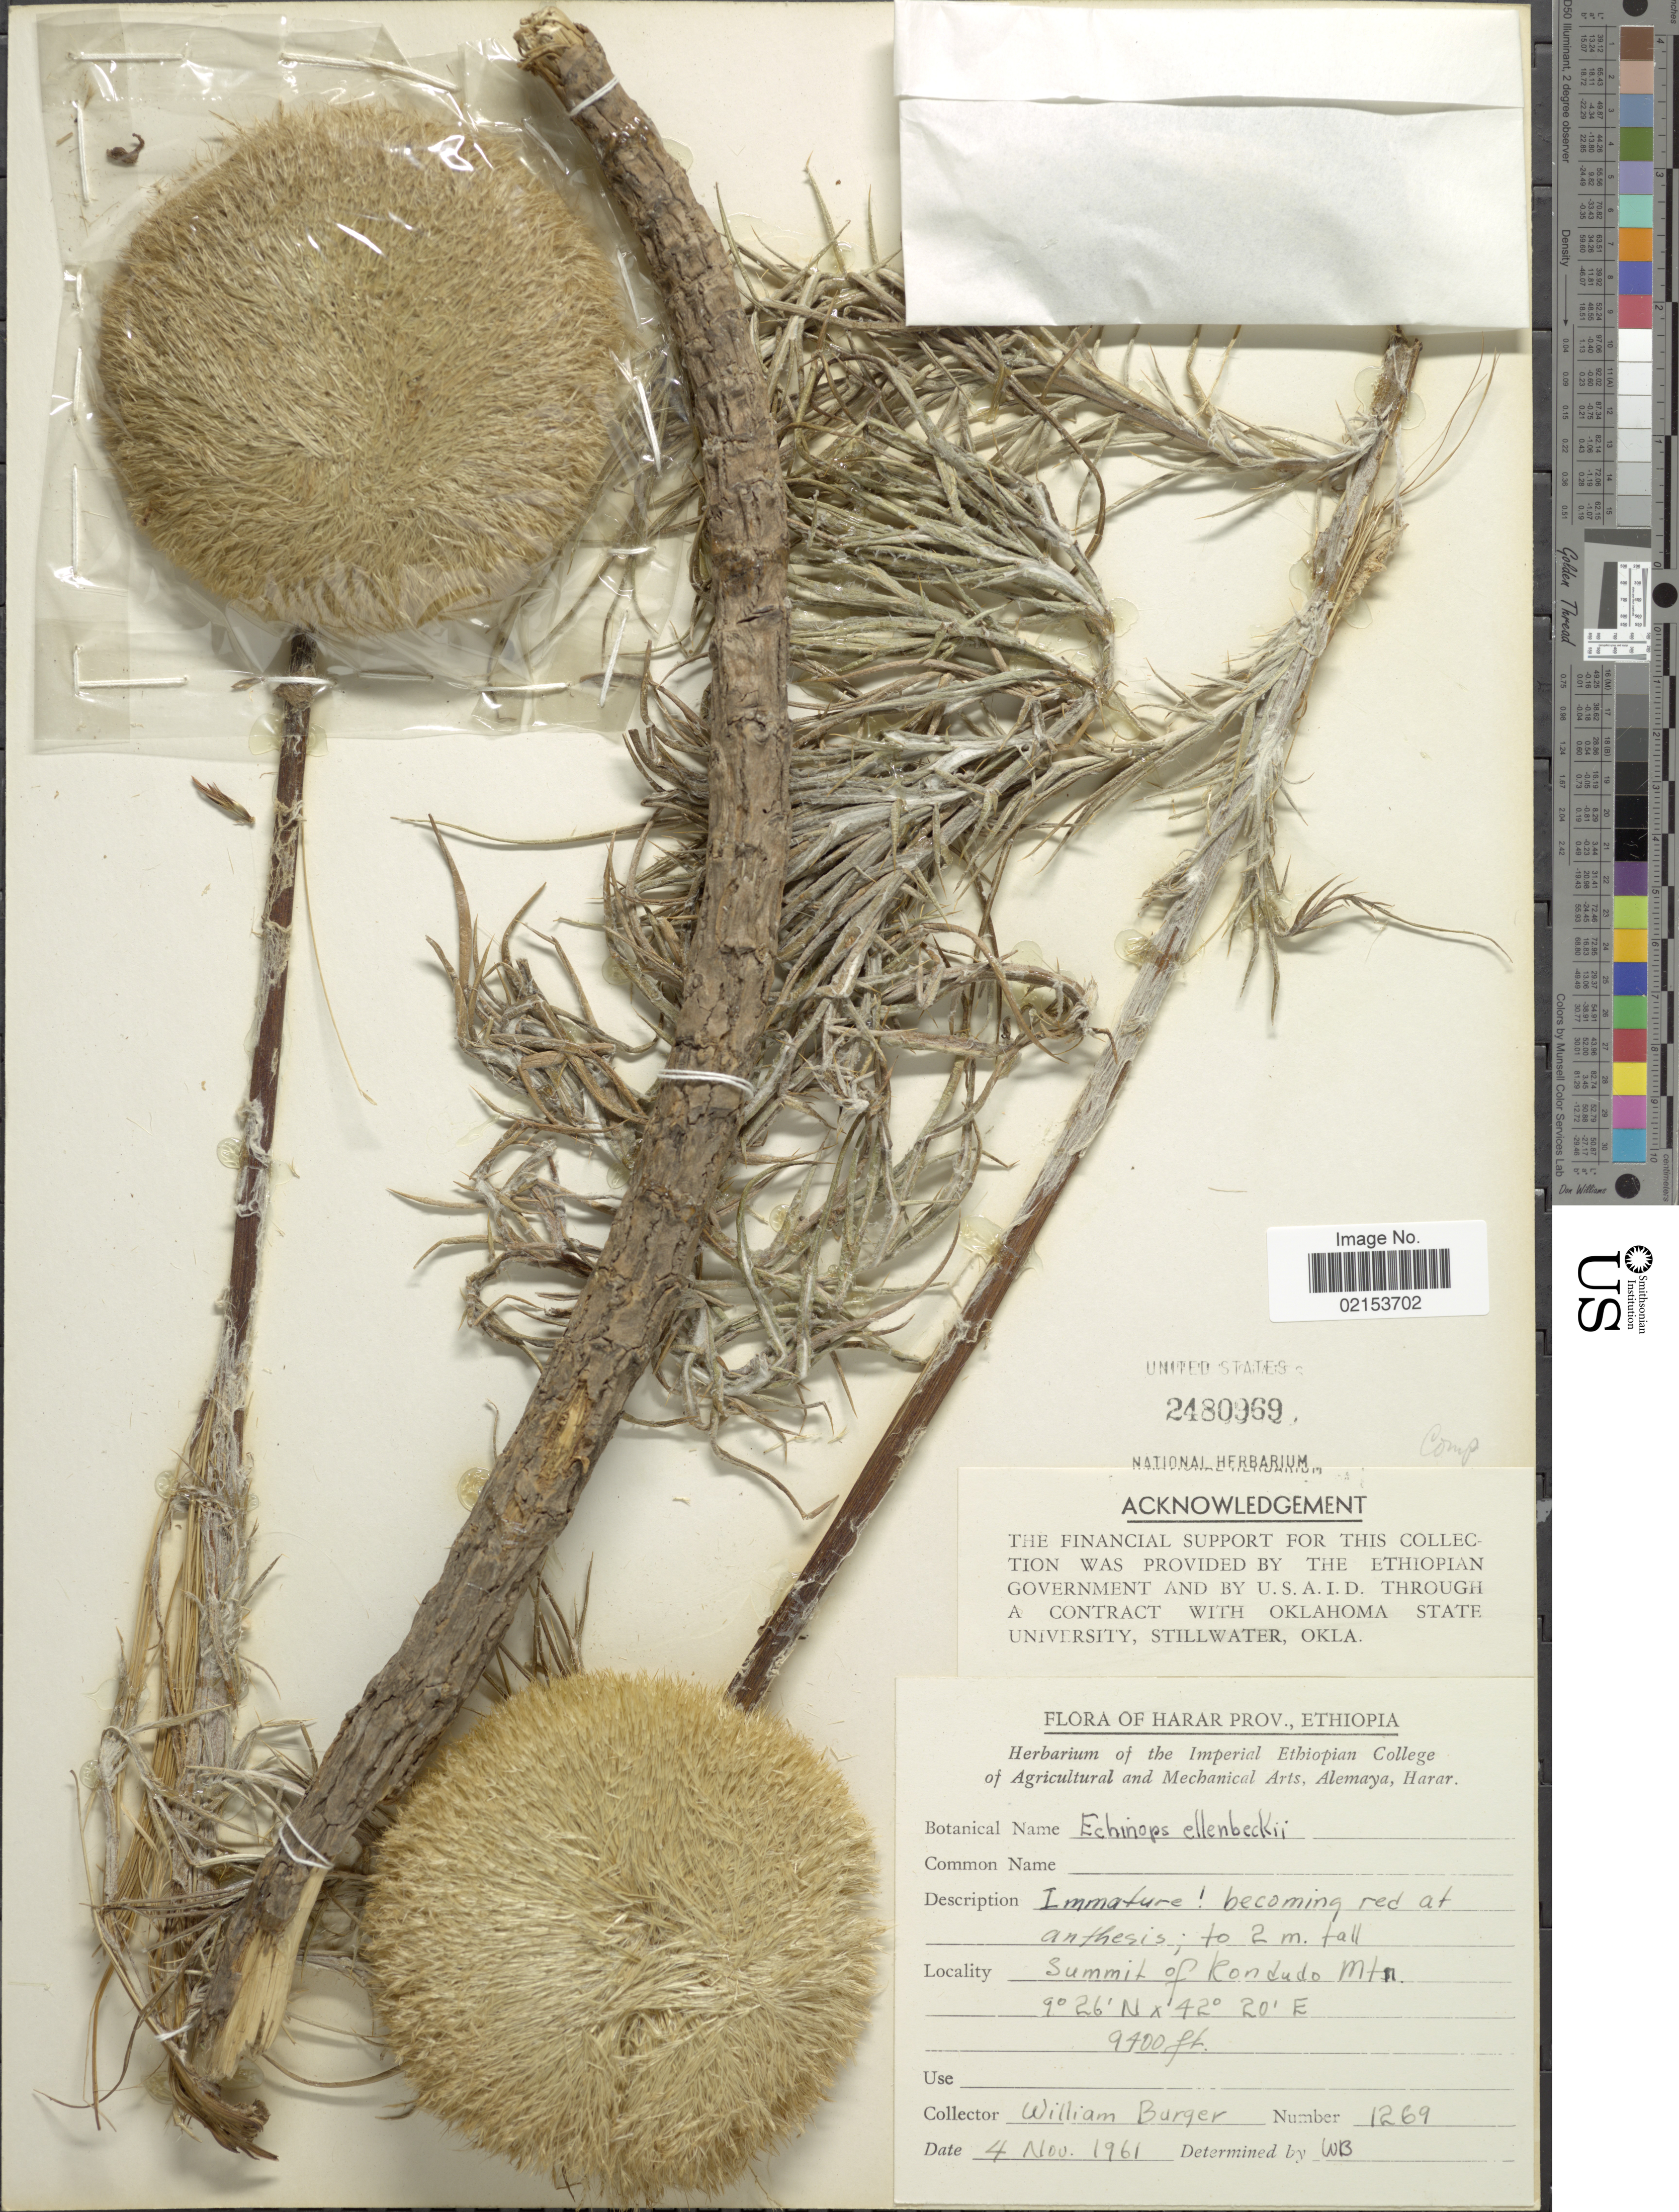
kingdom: Plantae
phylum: Tracheophyta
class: Magnoliopsida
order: Asterales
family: Asteraceae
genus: Echinops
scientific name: Echinops ellenbeckii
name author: O. Hoffm.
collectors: W. Burger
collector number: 1269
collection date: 1961-11-04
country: Ethiopia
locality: Harar prov. Summit of Kondudo Mtn.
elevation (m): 2865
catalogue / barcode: US 2480969